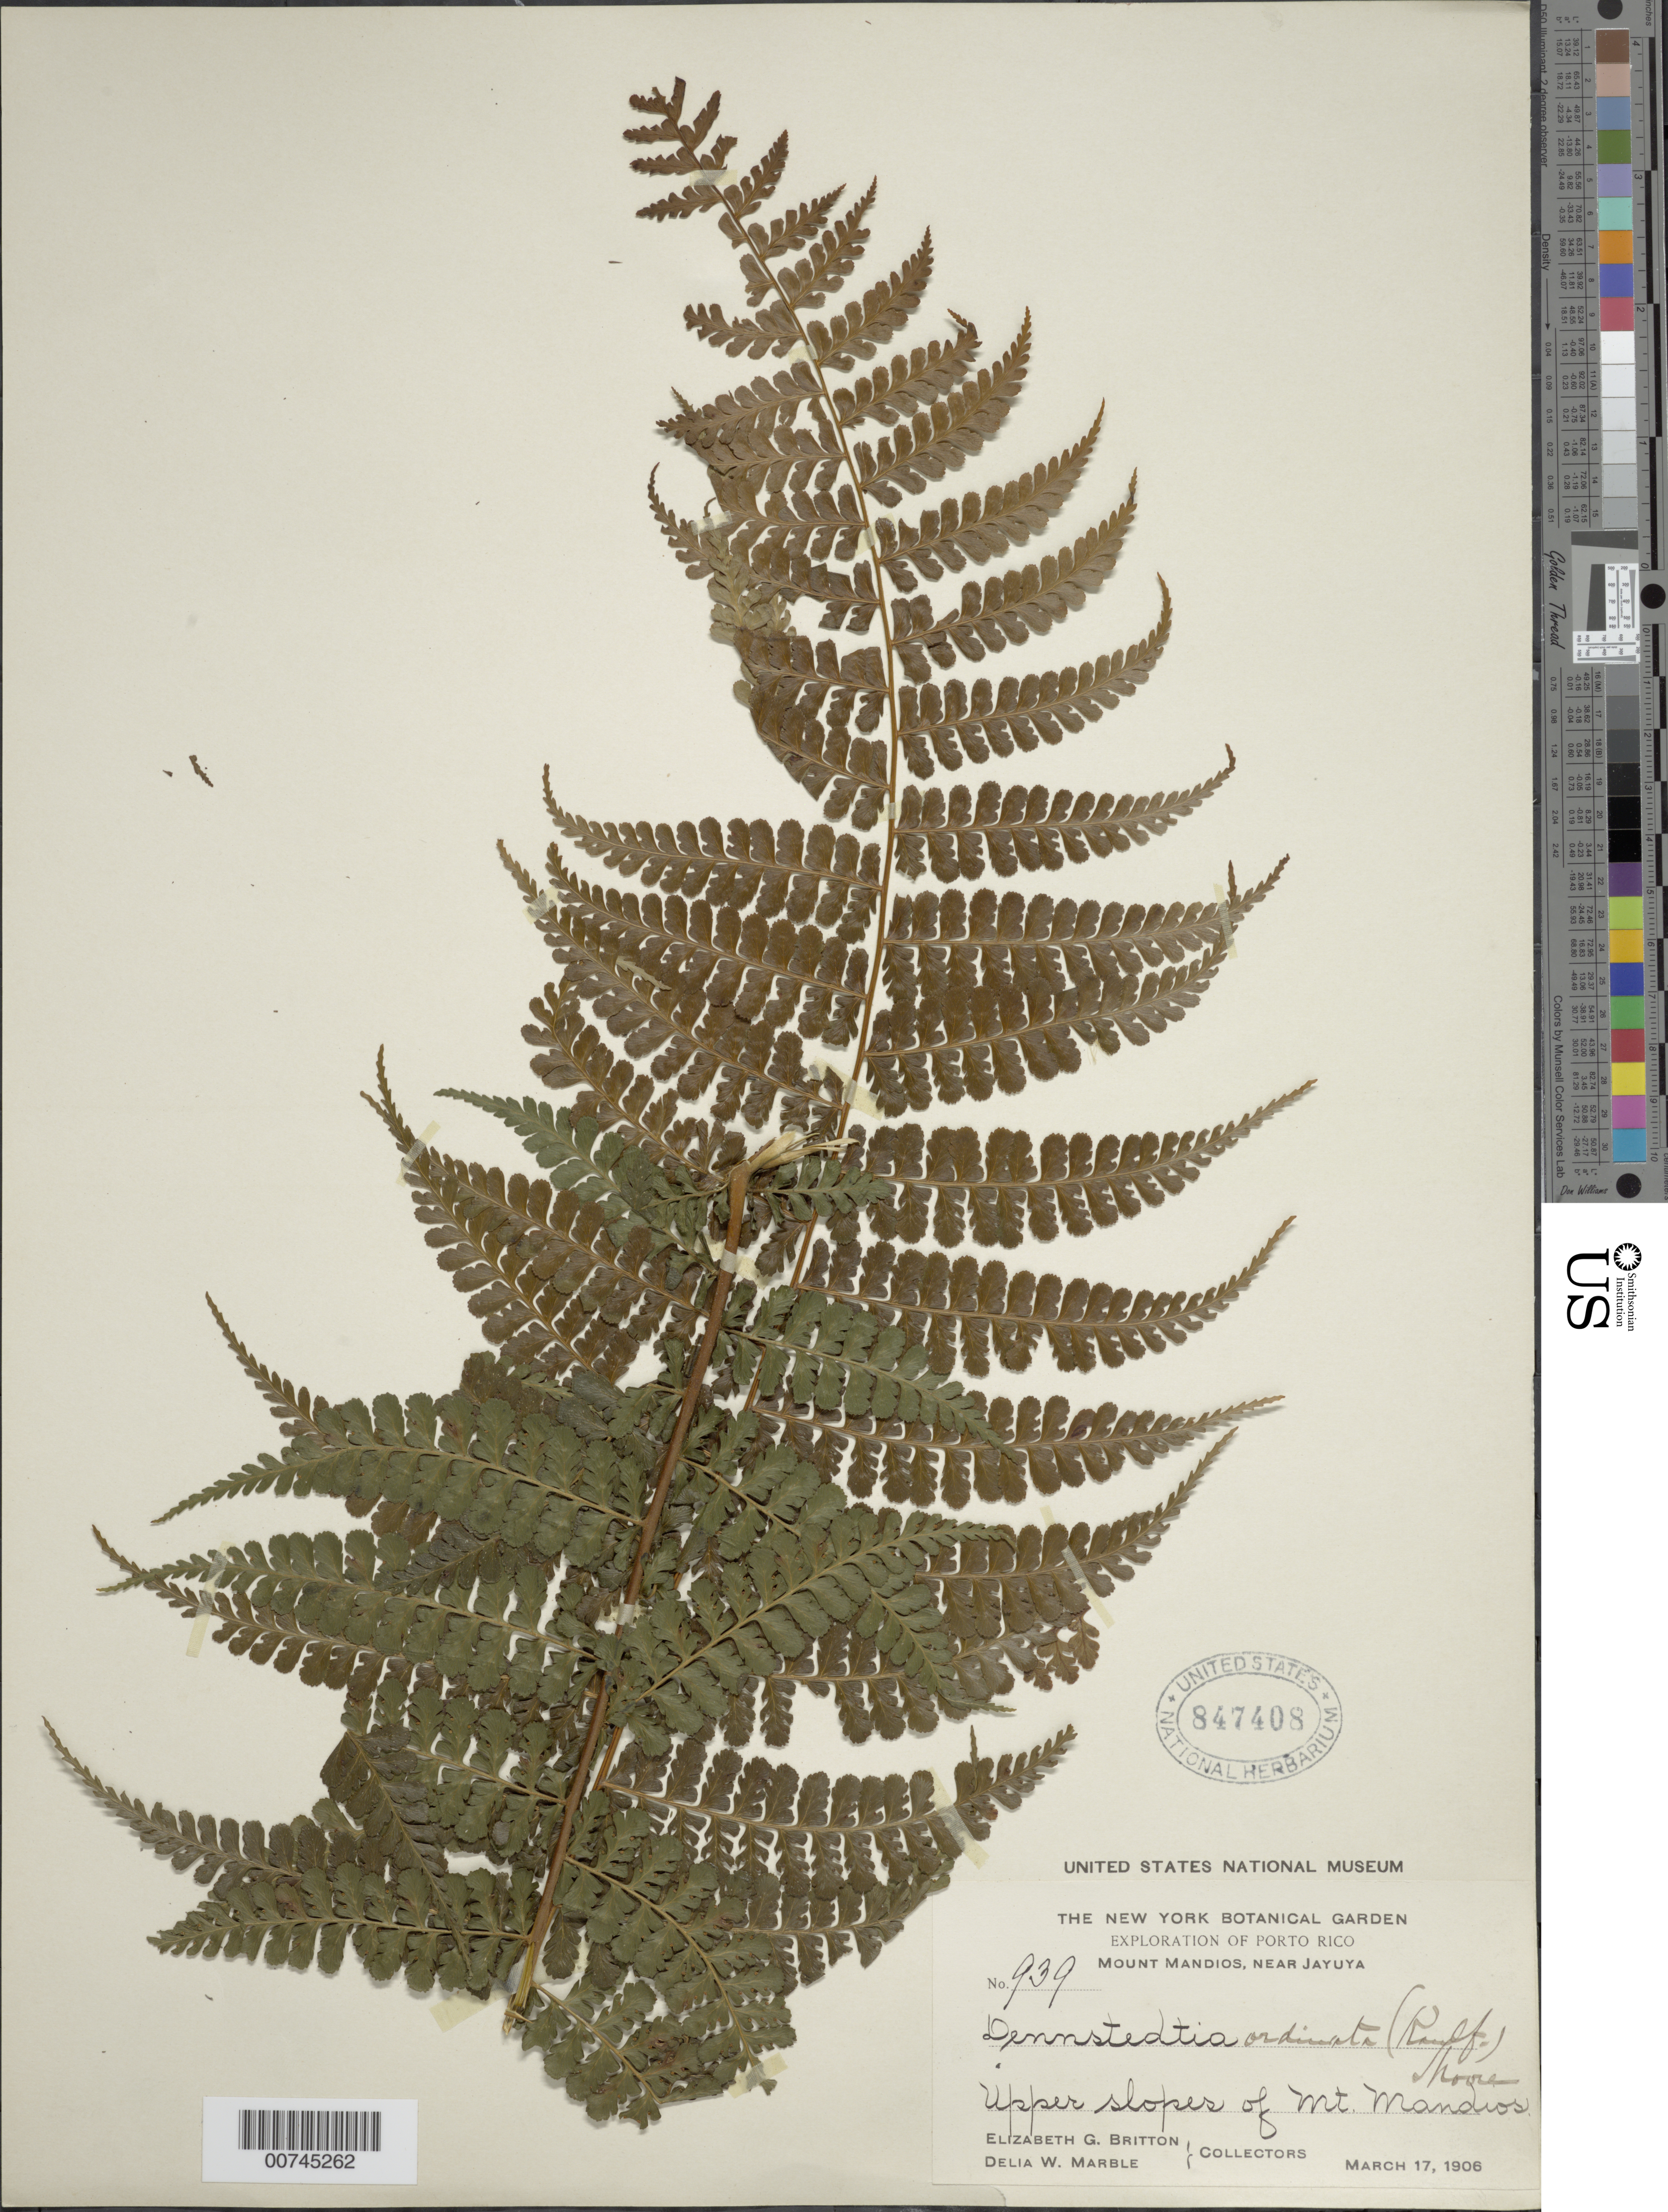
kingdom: Plantae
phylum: Tracheophyta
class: Polypodiopsida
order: Polypodiales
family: Dennstaedtiaceae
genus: Dennstaedtia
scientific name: Dennstaedtia dissecta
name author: (Sw.) T. Moore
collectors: E. G. Britton & D. W. Marble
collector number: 939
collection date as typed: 17 Mar 1906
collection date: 1906-03-17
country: Puerto Rico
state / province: Jayuya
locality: Mount Mandios, near Jayuya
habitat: Upper slopes of Mt. Mandios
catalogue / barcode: US 847408